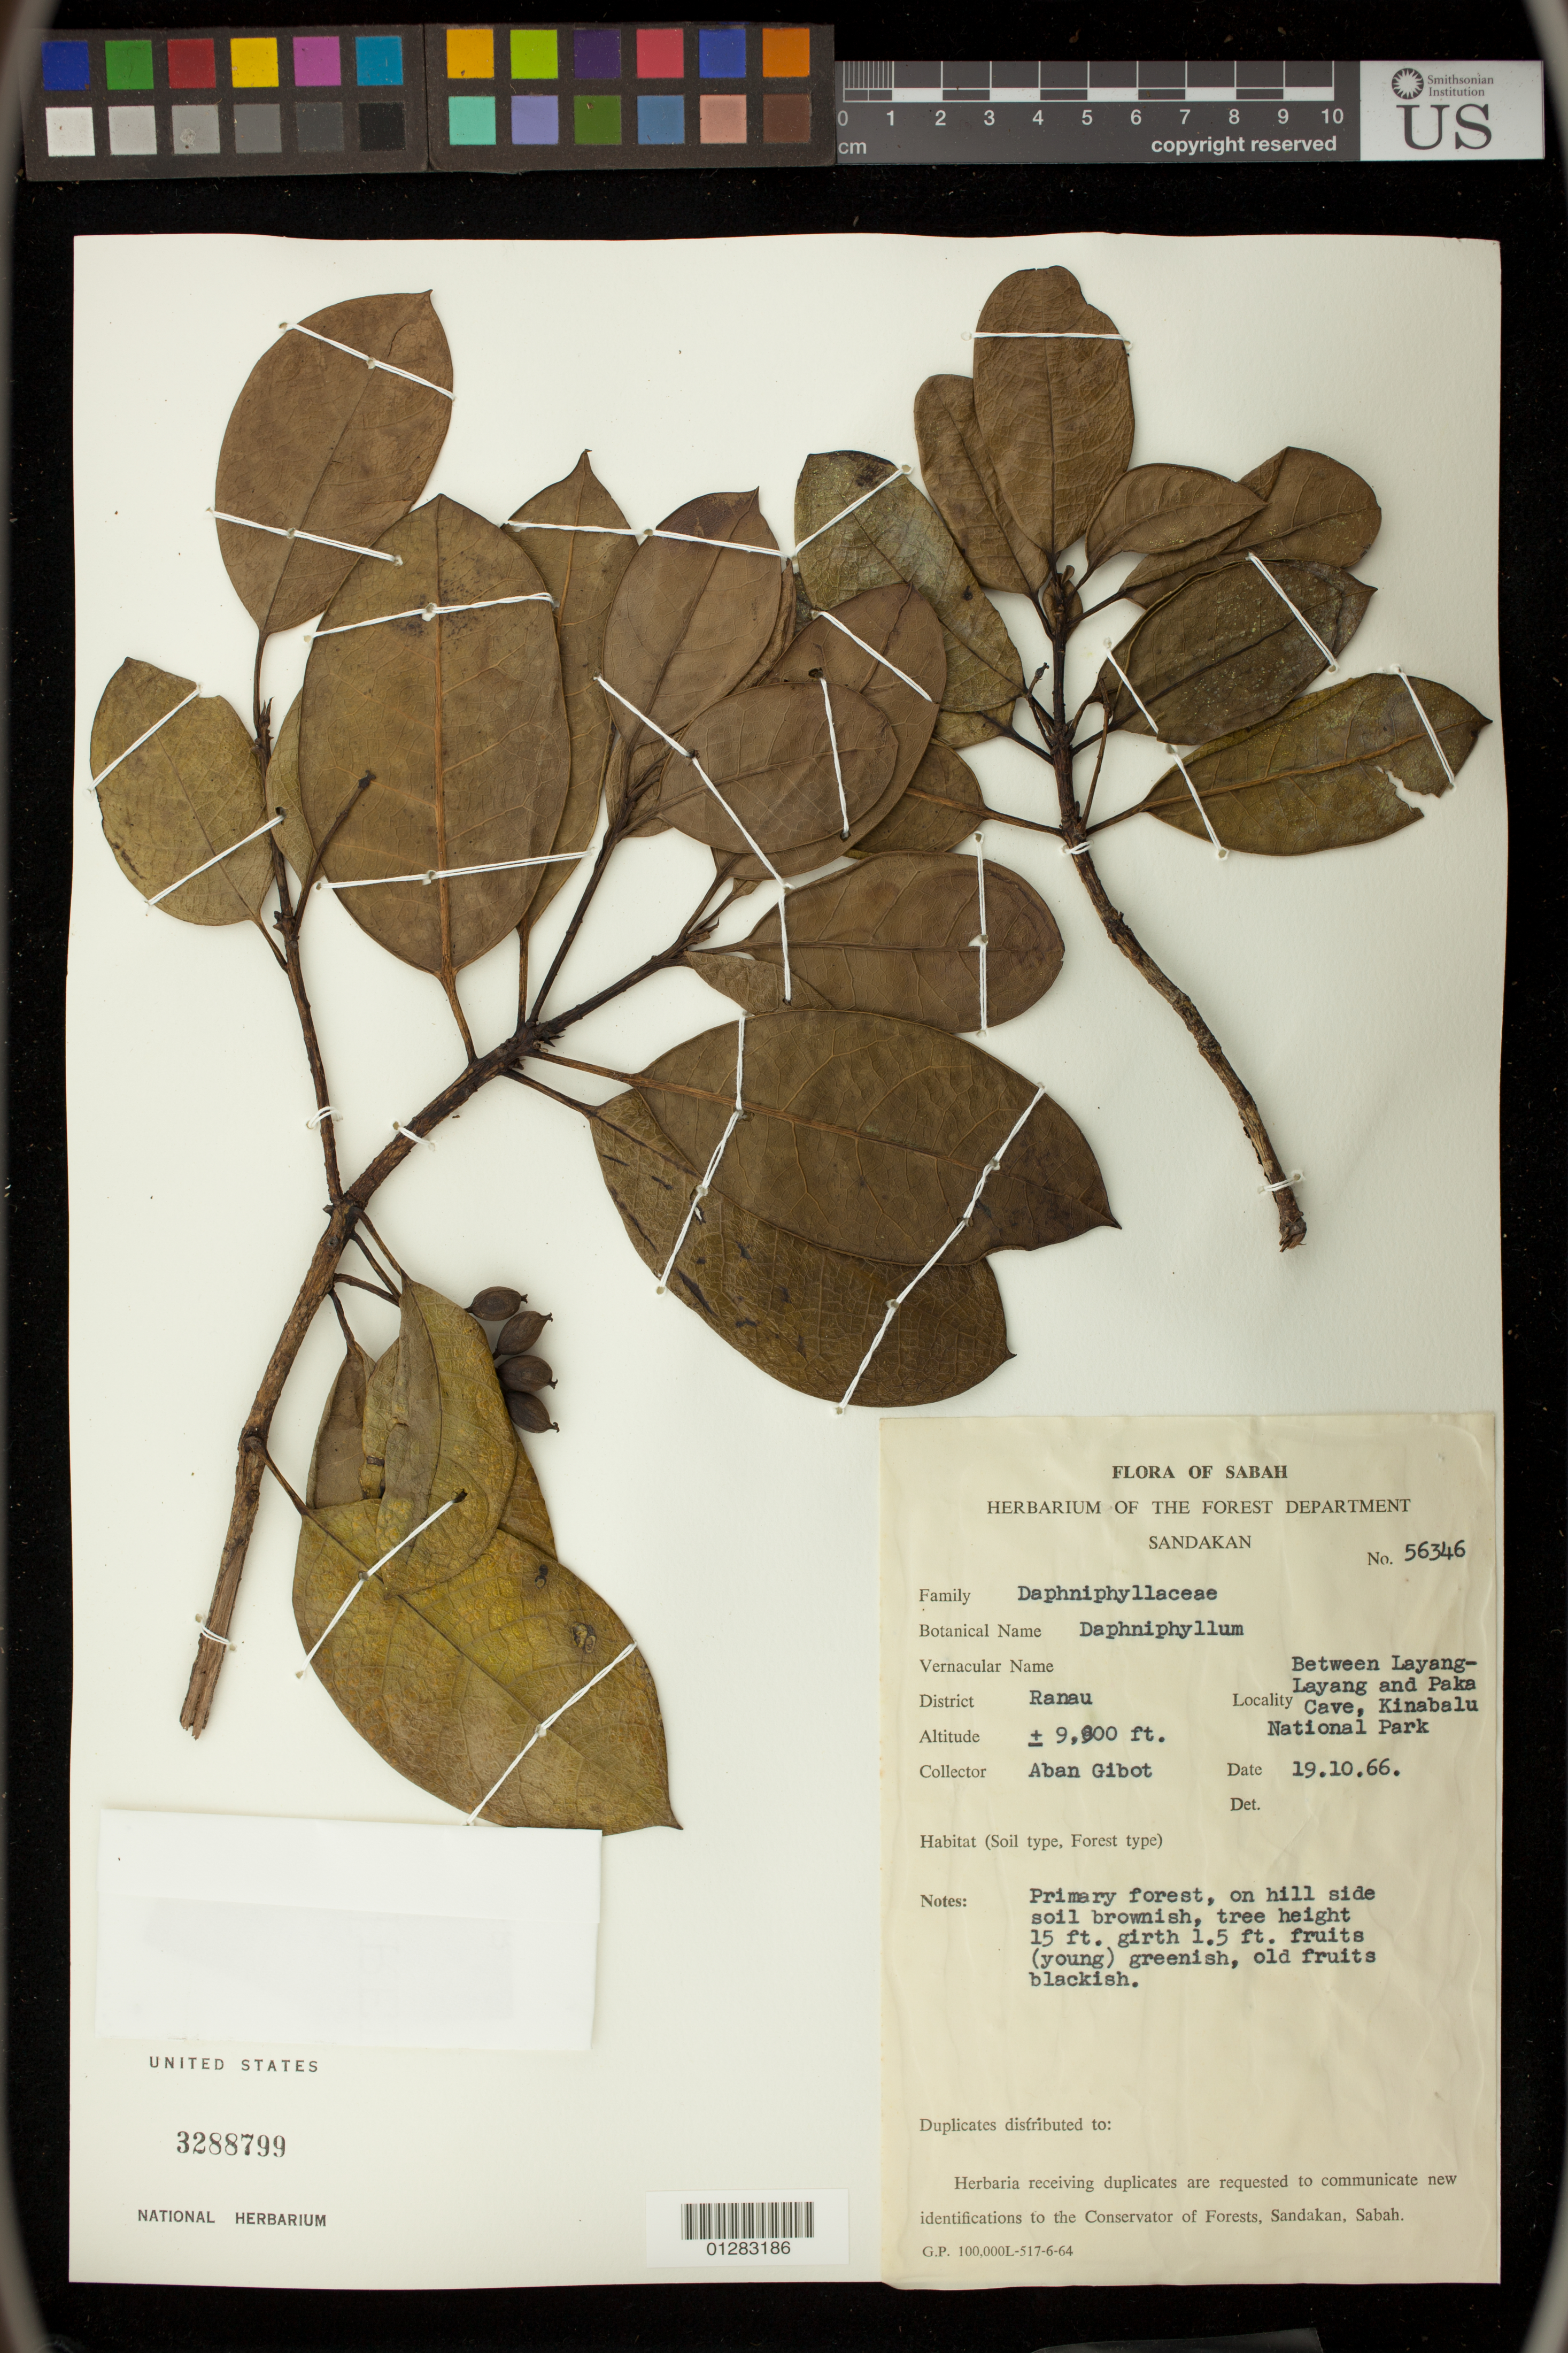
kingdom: Plantae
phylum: Tracheophyta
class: Magnoliopsida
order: Saxifragales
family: Daphniphyllaceae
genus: Daphniphyllum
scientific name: Daphniphyllum sp.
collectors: A. Gibot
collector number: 56346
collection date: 1966-10-19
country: Malaysia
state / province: Sabah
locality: between Layang-Layang and Paka Cave, Kinabalu National Park, Ranau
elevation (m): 3018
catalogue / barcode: US 3288799